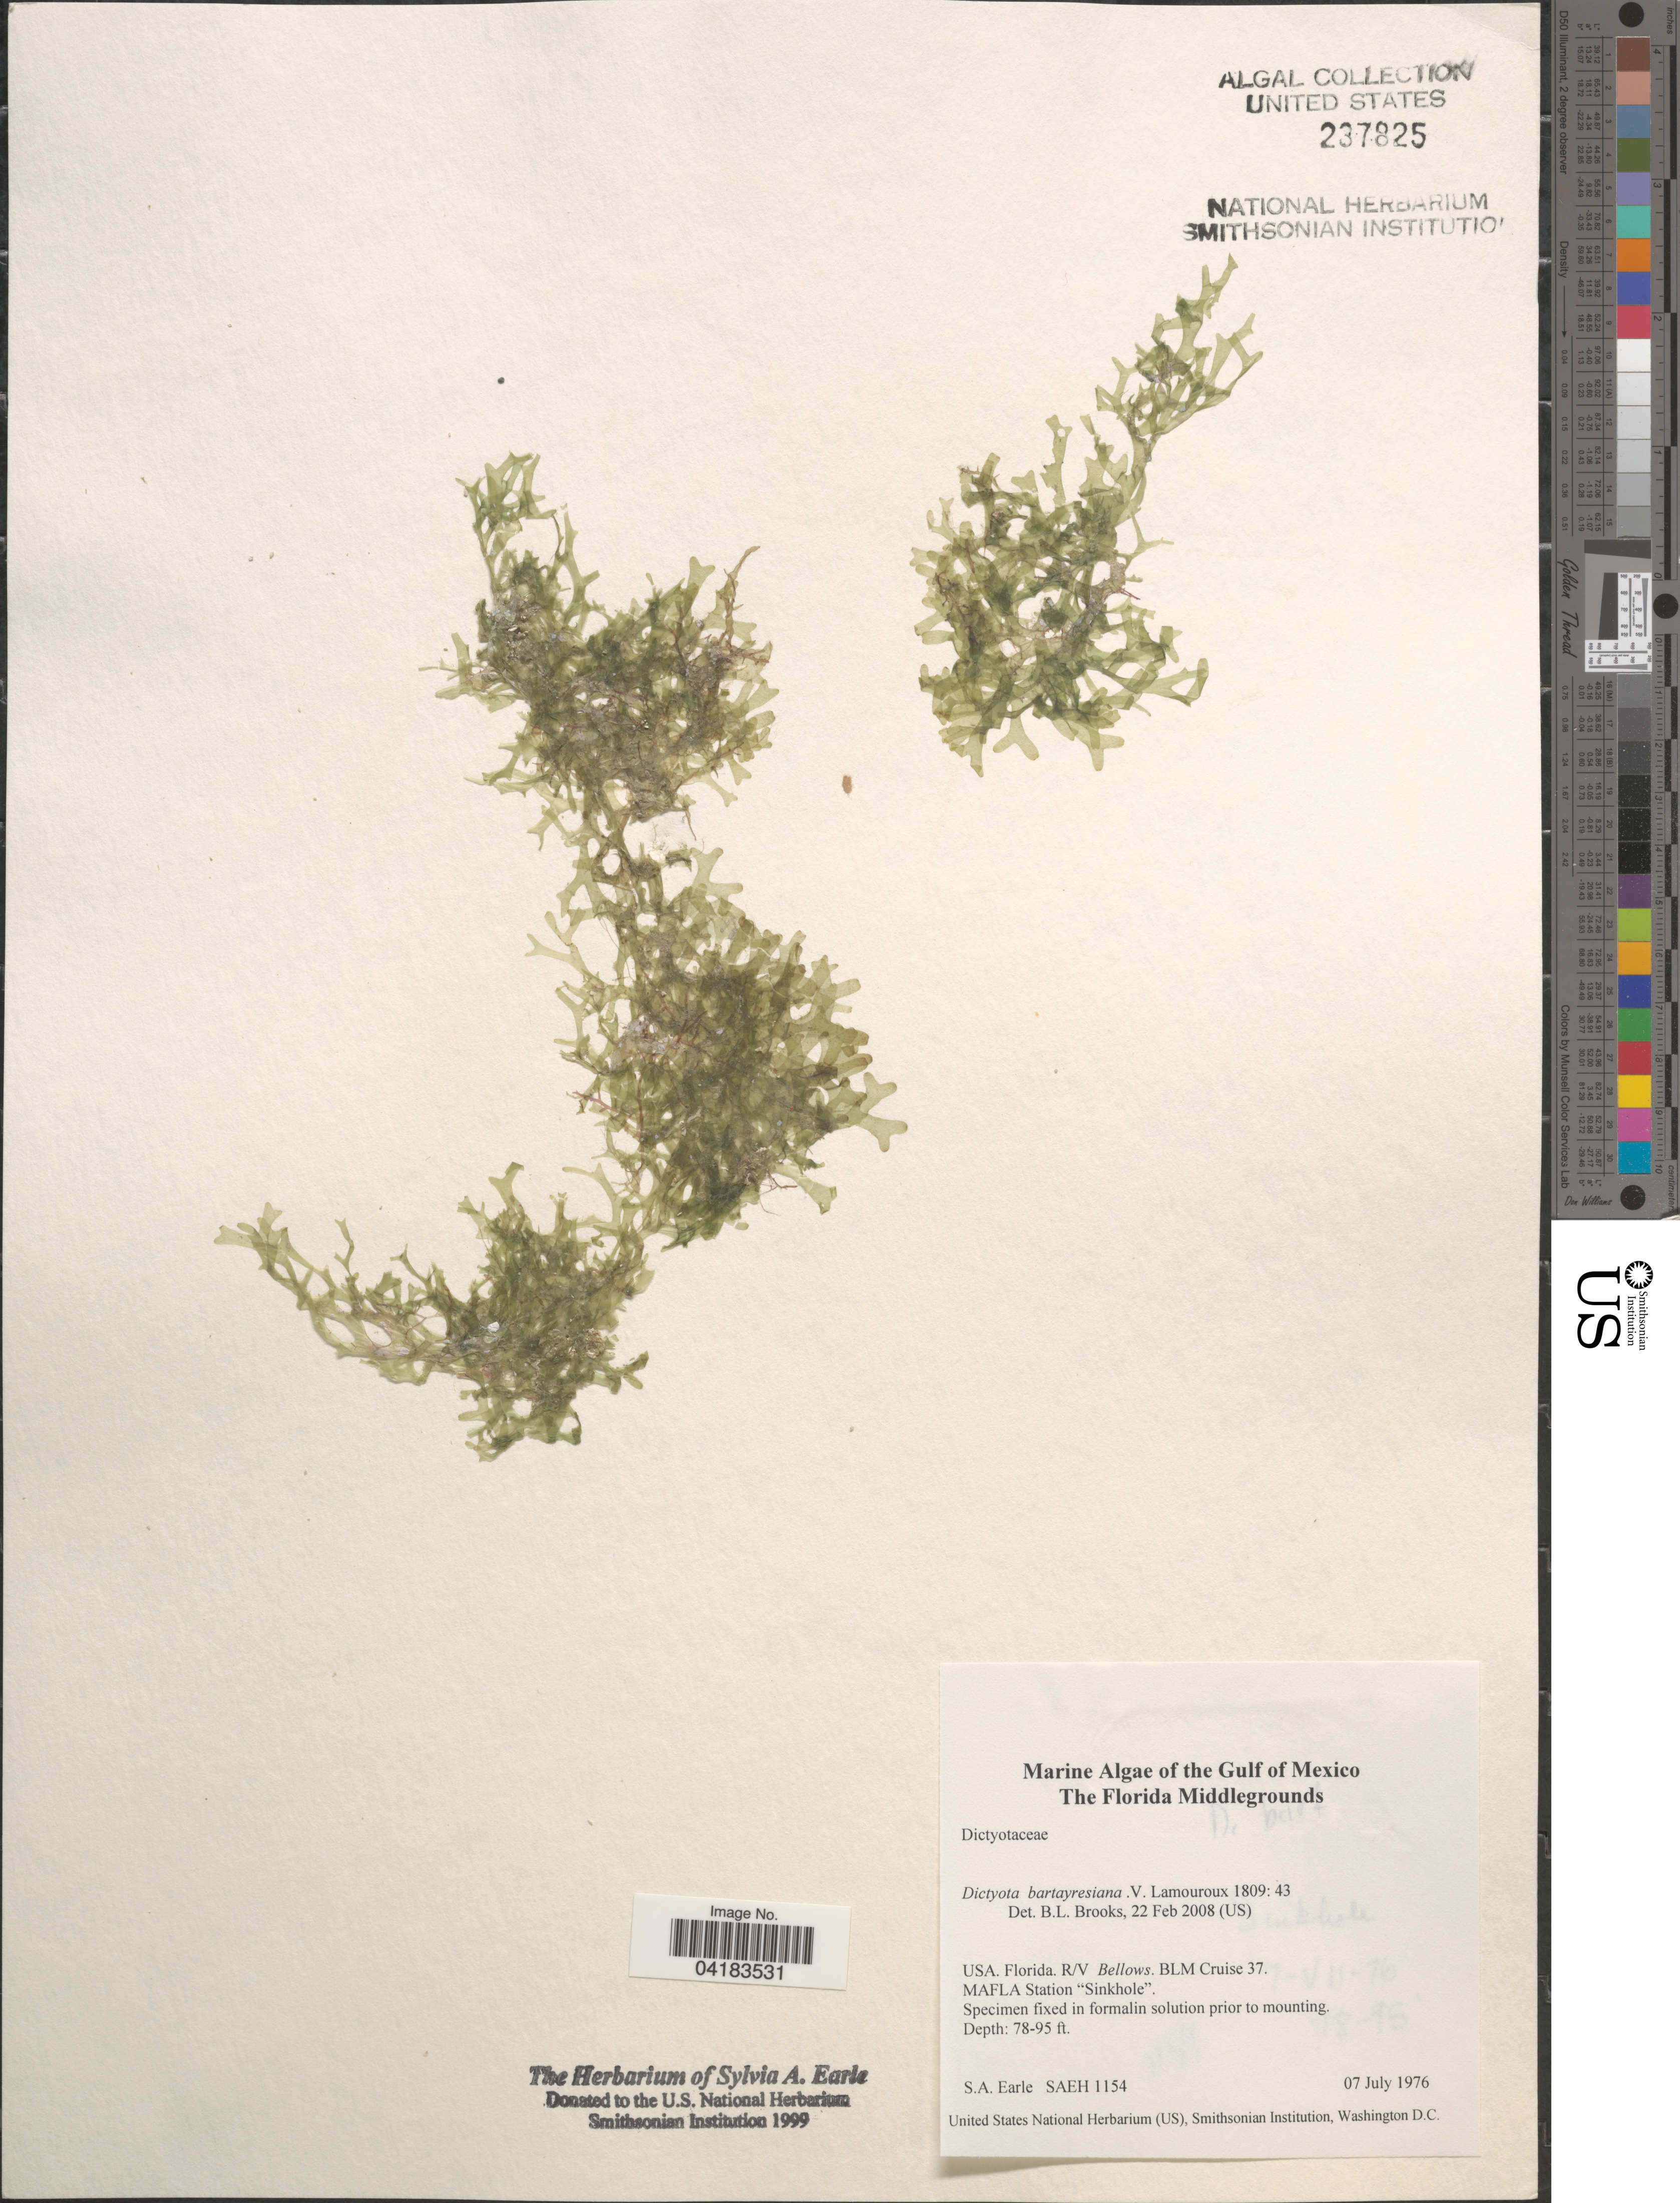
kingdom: Chromista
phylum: Ochrophyta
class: Phaeophyceae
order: Dictyotales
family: Dictyotaceae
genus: Dictyota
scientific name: Dictyota bartayresiana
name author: J.V.Lamouroux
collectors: S. A. Earle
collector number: SAEH1154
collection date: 1976-07-07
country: United States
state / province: Florida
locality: The Gulf of Mexico. The Florida Middlegrounds. R/V Bellows. BLM Cruise 37. MAFLA Station "Sinkhole".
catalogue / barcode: US 237825